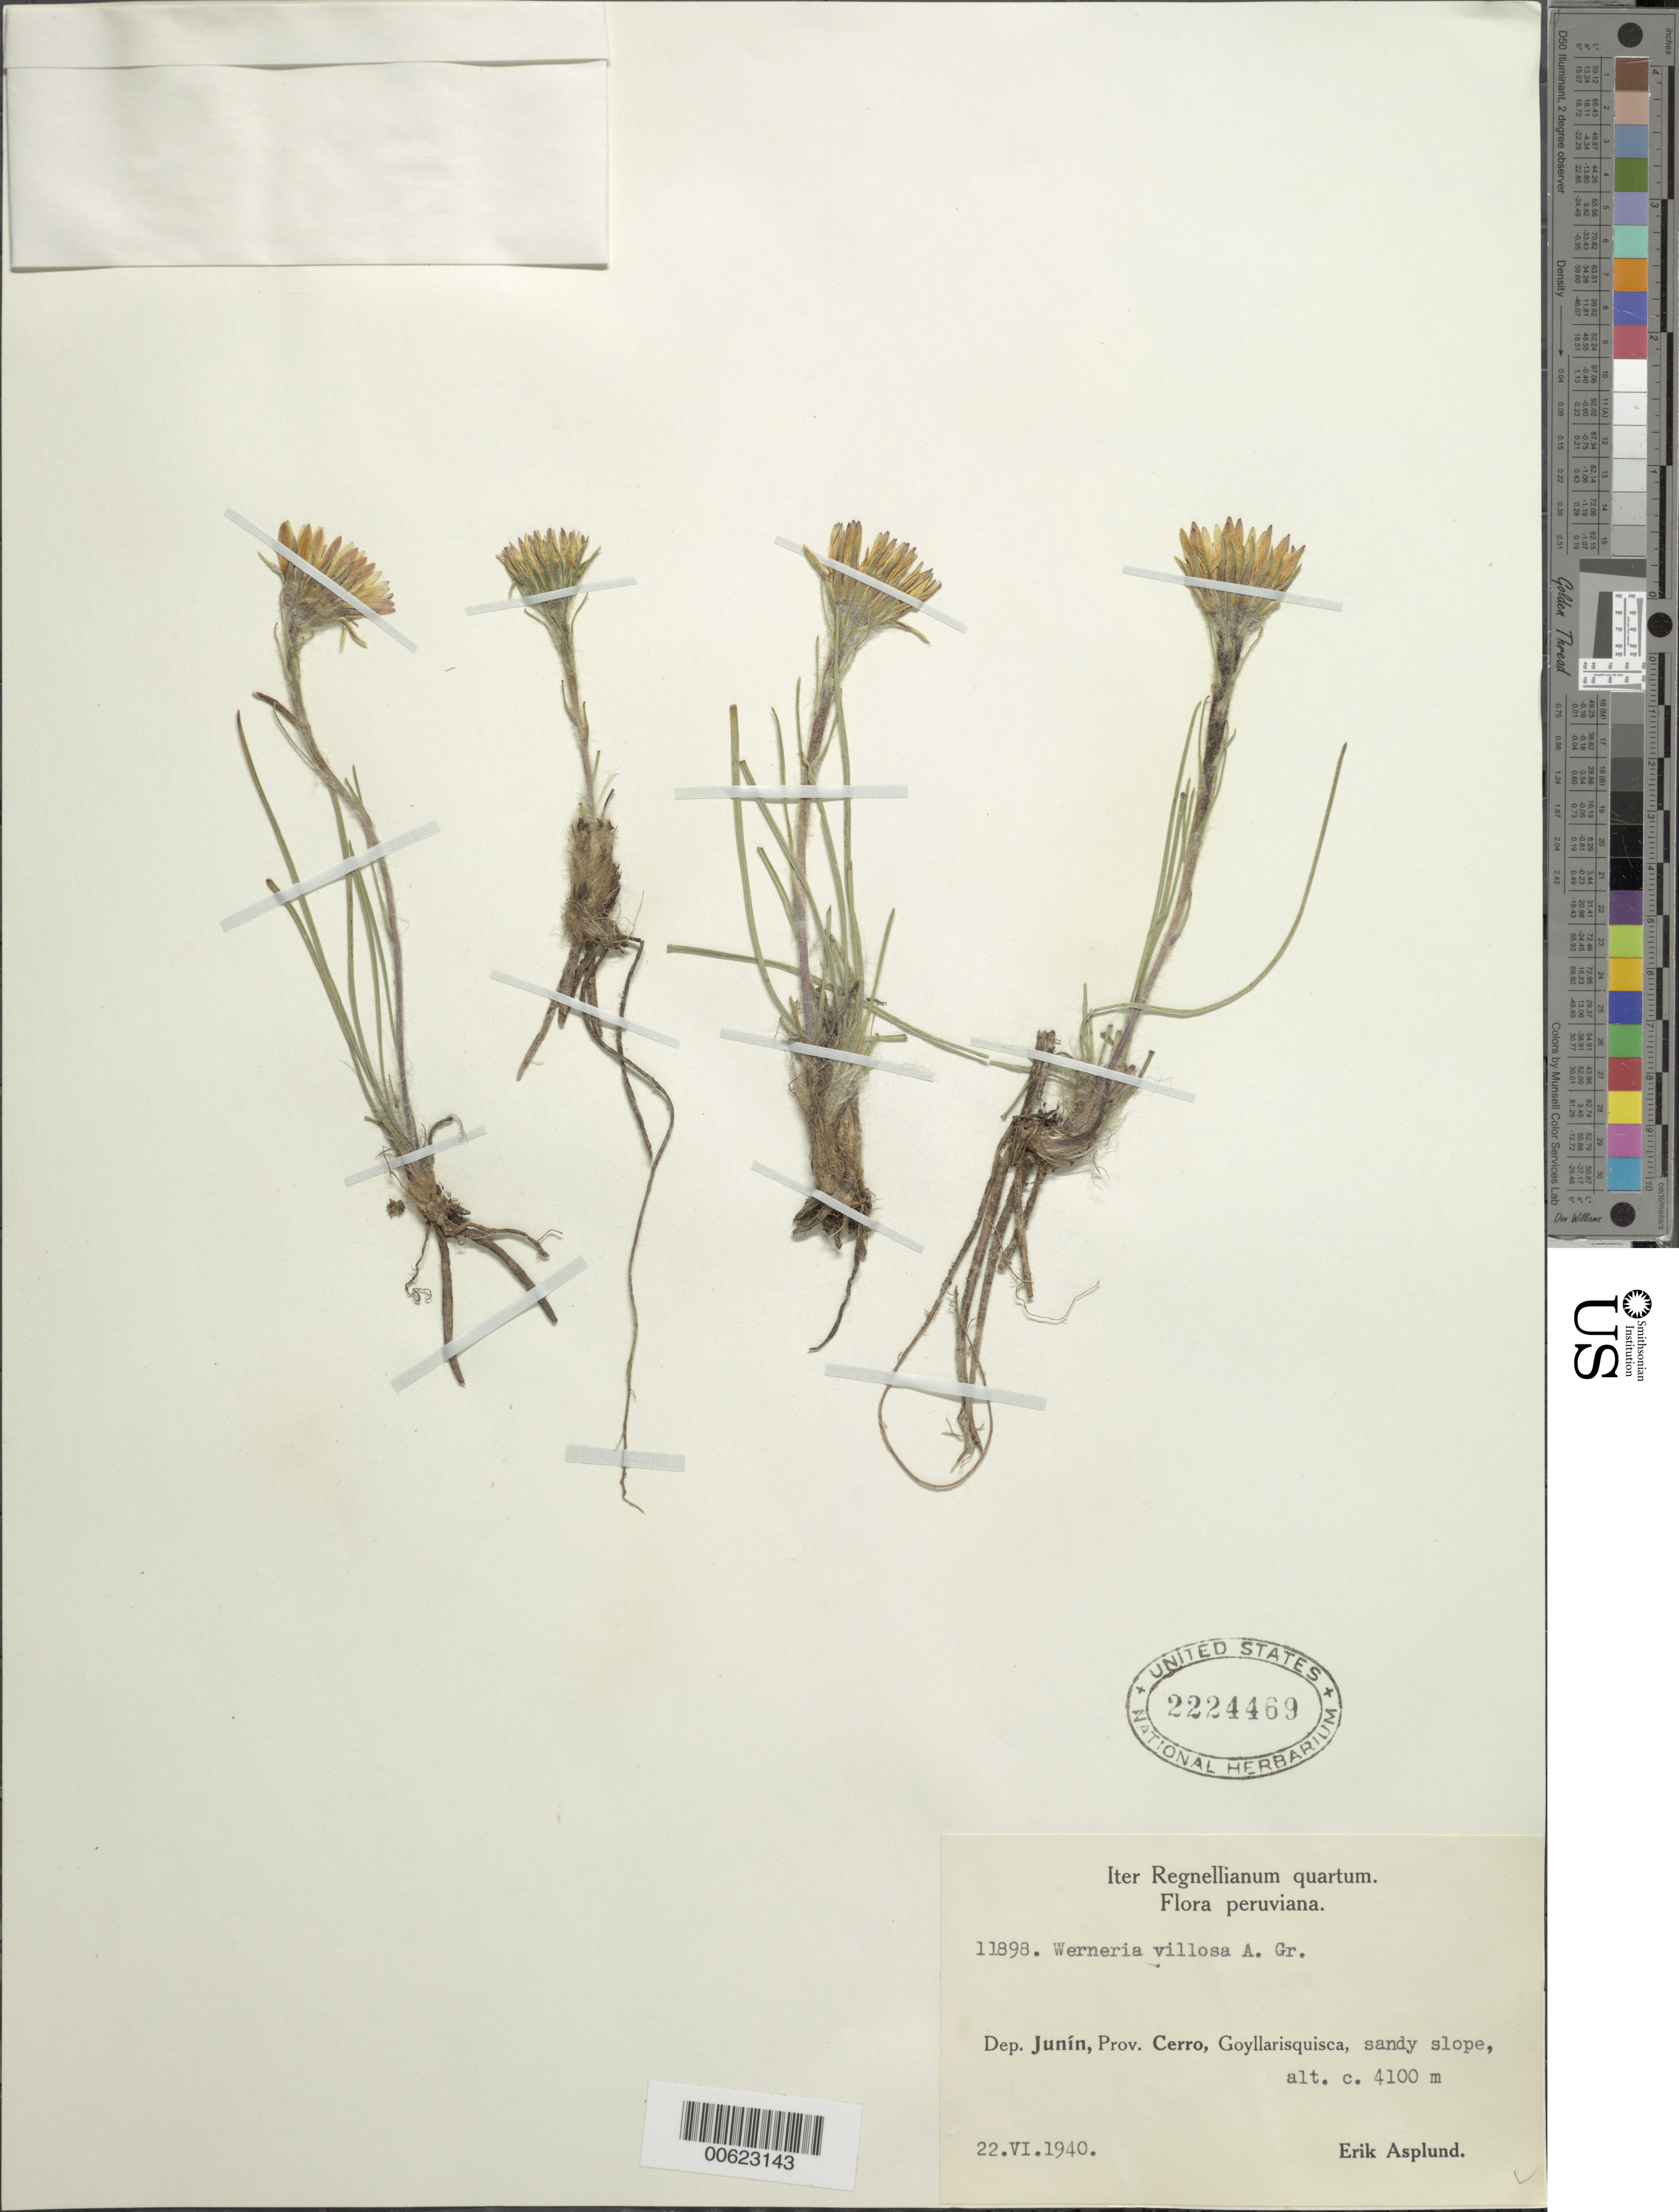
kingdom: Plantae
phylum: Tracheophyta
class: Magnoliopsida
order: Asterales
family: Asteraceae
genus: Werneria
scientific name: Werneria villosa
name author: A. Gray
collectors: E. Asplund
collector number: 11898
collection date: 1940-06-22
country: Peru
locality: Goyllarisquisca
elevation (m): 4100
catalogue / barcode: US 2224469